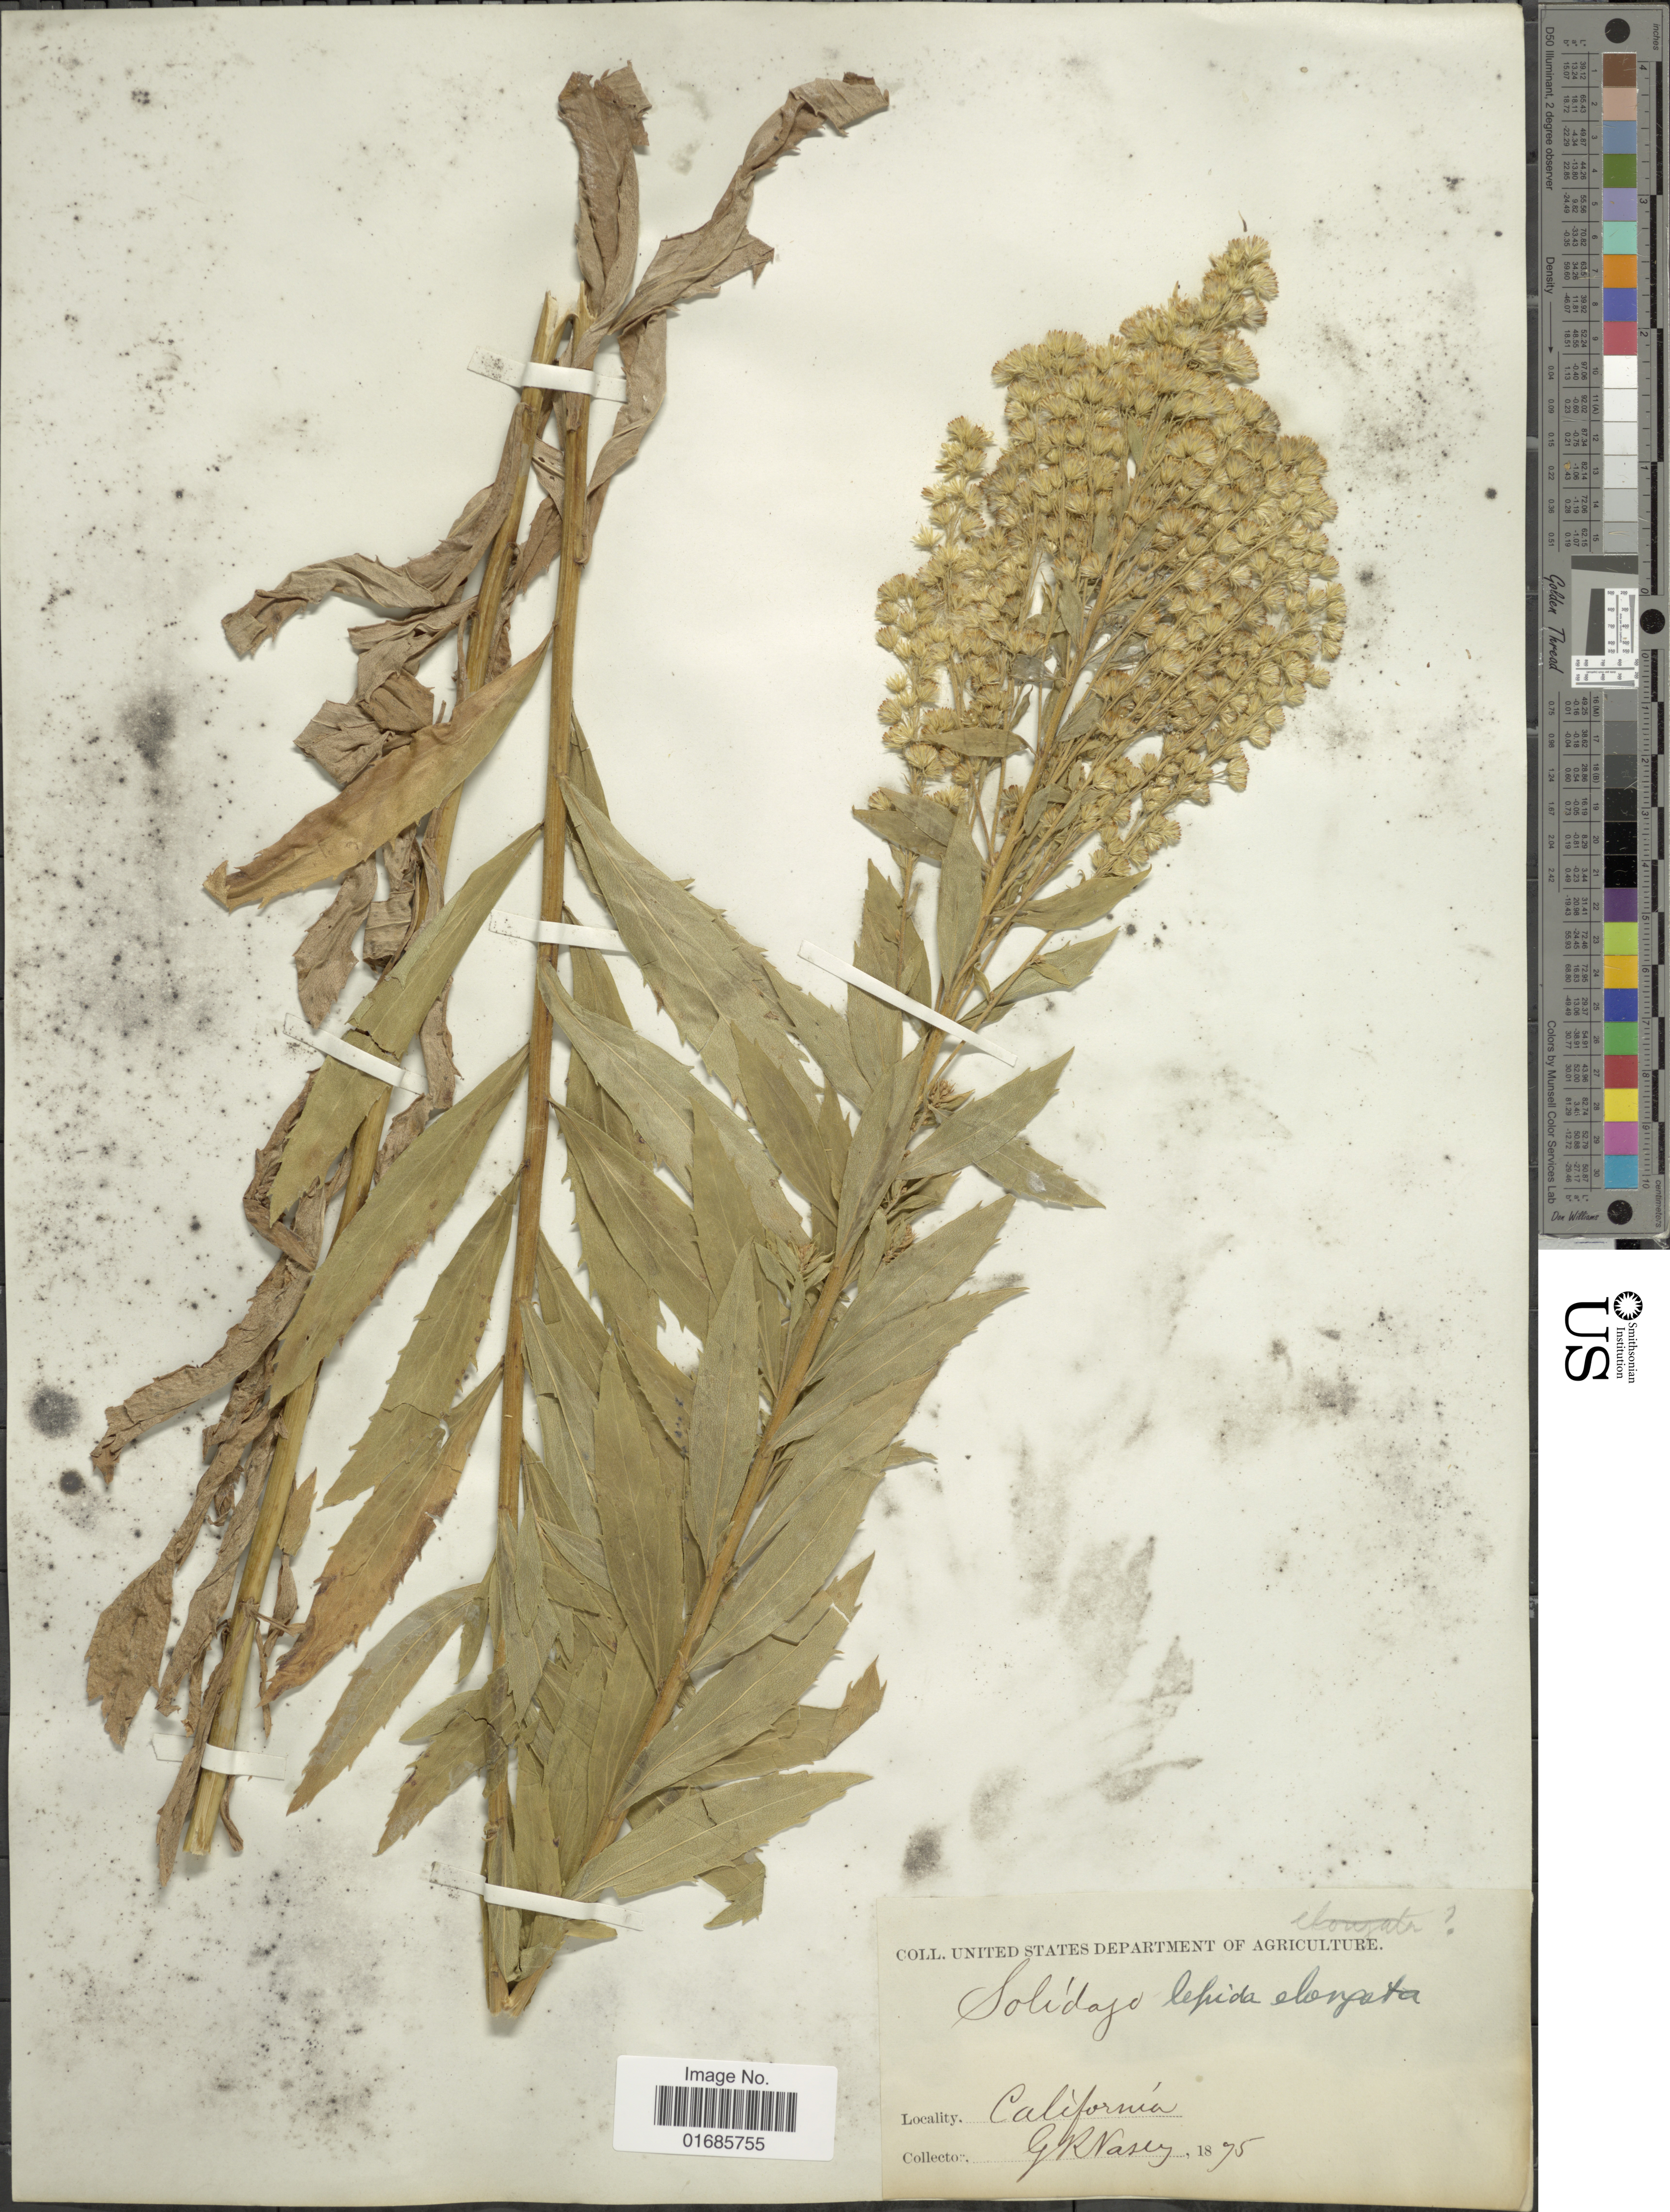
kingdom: Plantae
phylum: Tracheophyta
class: Magnoliopsida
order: Asterales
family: Asteraceae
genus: Solidago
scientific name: Solidago canadensis var. salebrosa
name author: (Piper) M.E. Jones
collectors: G. R. Vasey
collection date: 1875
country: United States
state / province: California